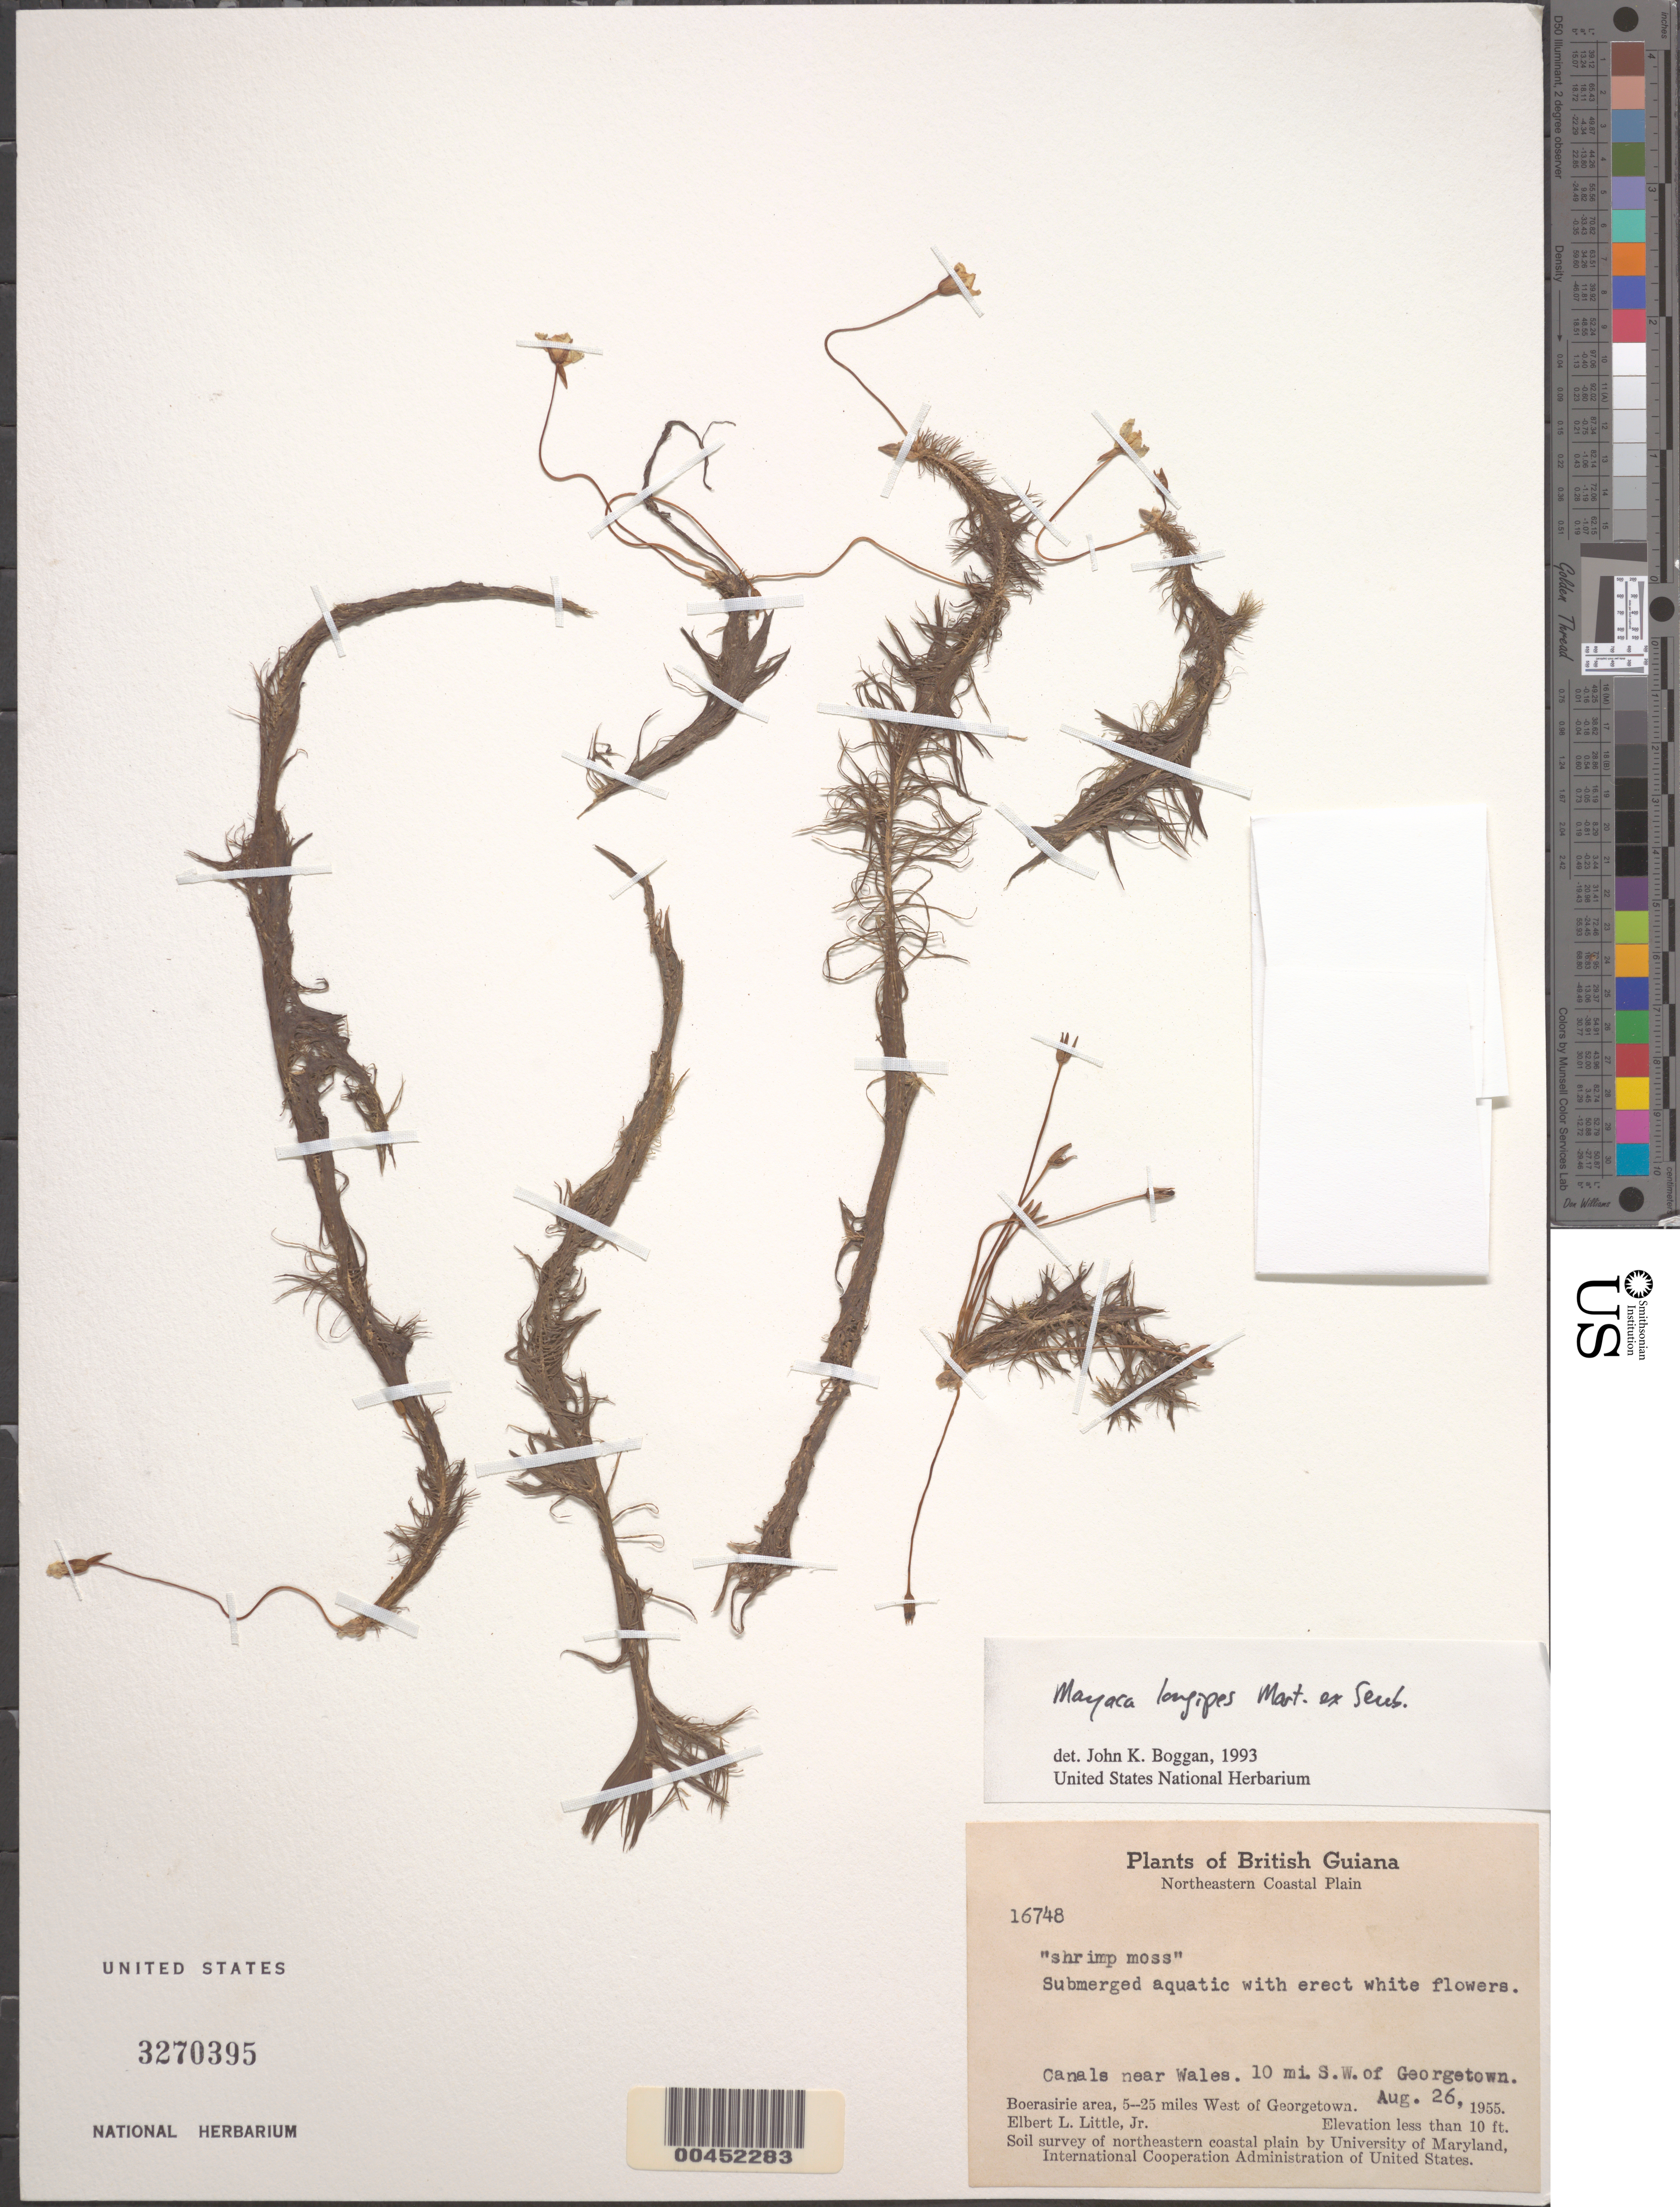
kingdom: Plantae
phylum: Tracheophyta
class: Liliopsida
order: Poales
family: Mayacaceae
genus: Mayaca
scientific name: Mayaca longipes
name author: Mart. ex Seub.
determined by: Boggan, J. K., (US), NMNH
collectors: E. L. Little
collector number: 16748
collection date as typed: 26 Aug 1955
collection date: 1955-08-26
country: Guyana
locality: Near wales, 10 mi sw w of georgetown, boerasirie area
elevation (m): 0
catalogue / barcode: US 3270395